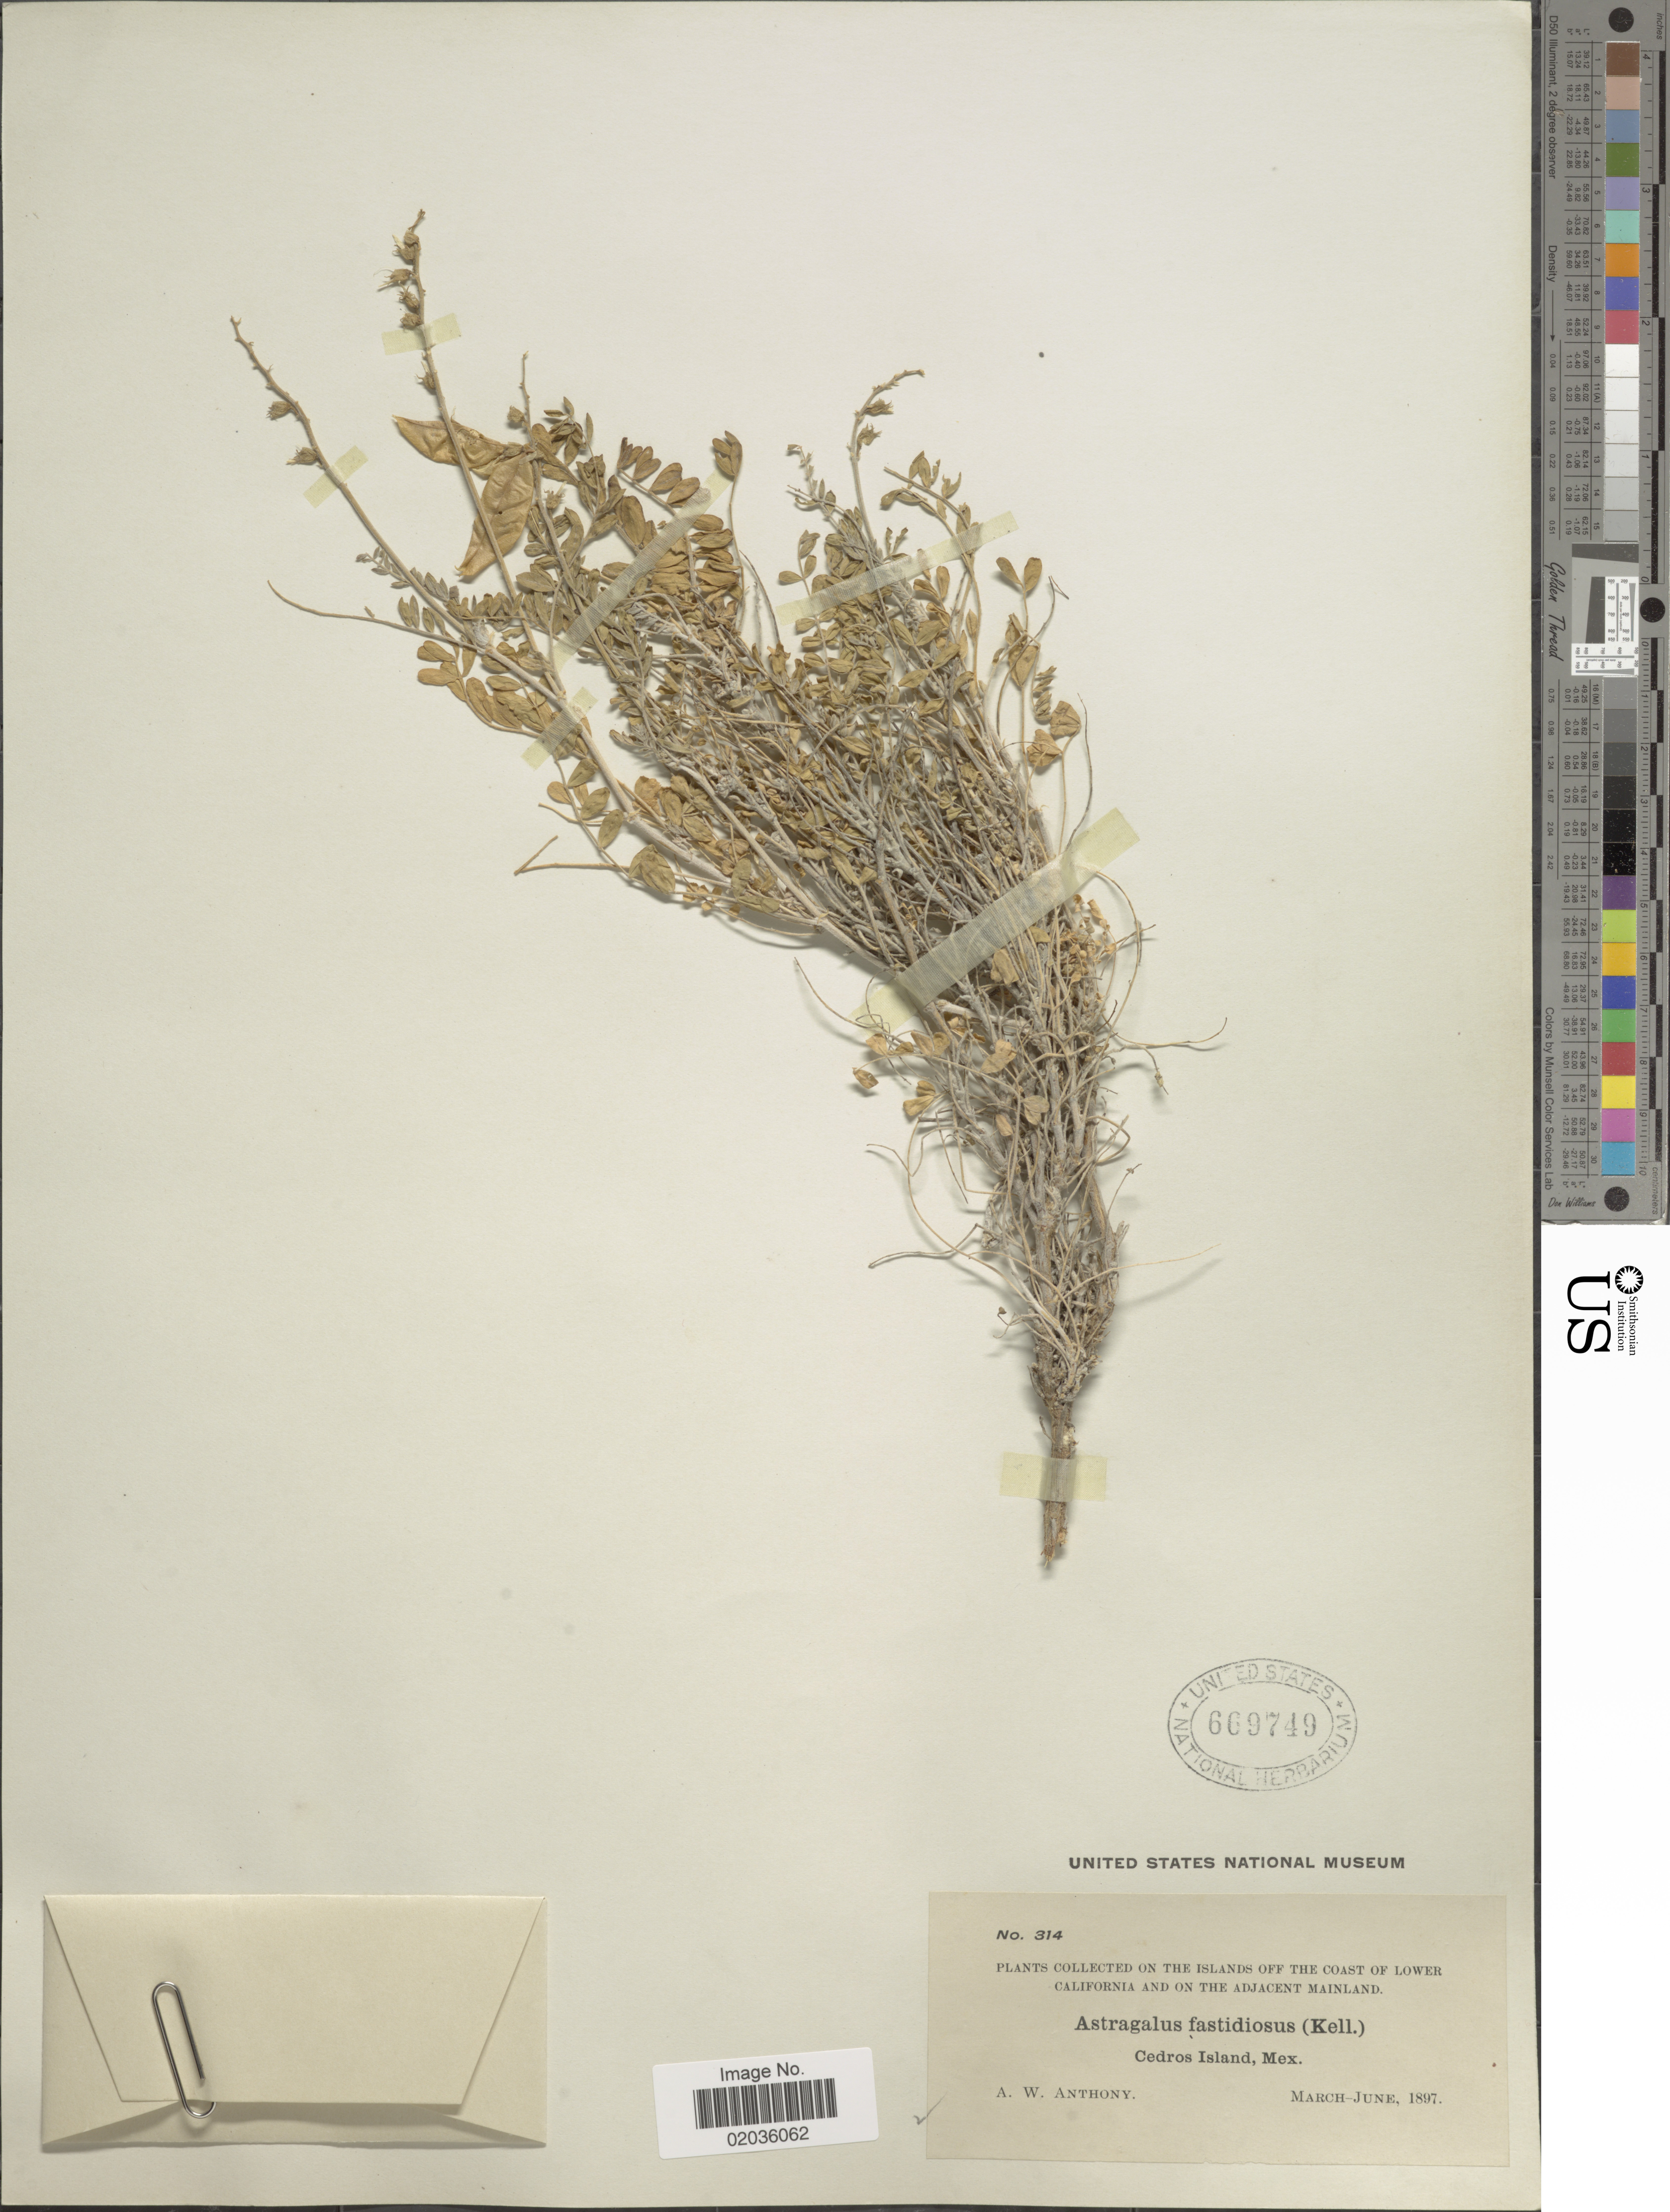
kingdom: Plantae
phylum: Tracheophyta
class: Magnoliopsida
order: Fabales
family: Fabaceae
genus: Astragalus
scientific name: Astragalus fastidiosus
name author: Greene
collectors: A. W. Anthony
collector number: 314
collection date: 1897-03/1897-06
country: Mexico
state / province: México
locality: Cedros Island, Mex. On the Islands off the coast of Lower California and on the Adjacent Mainland.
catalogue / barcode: US 669749